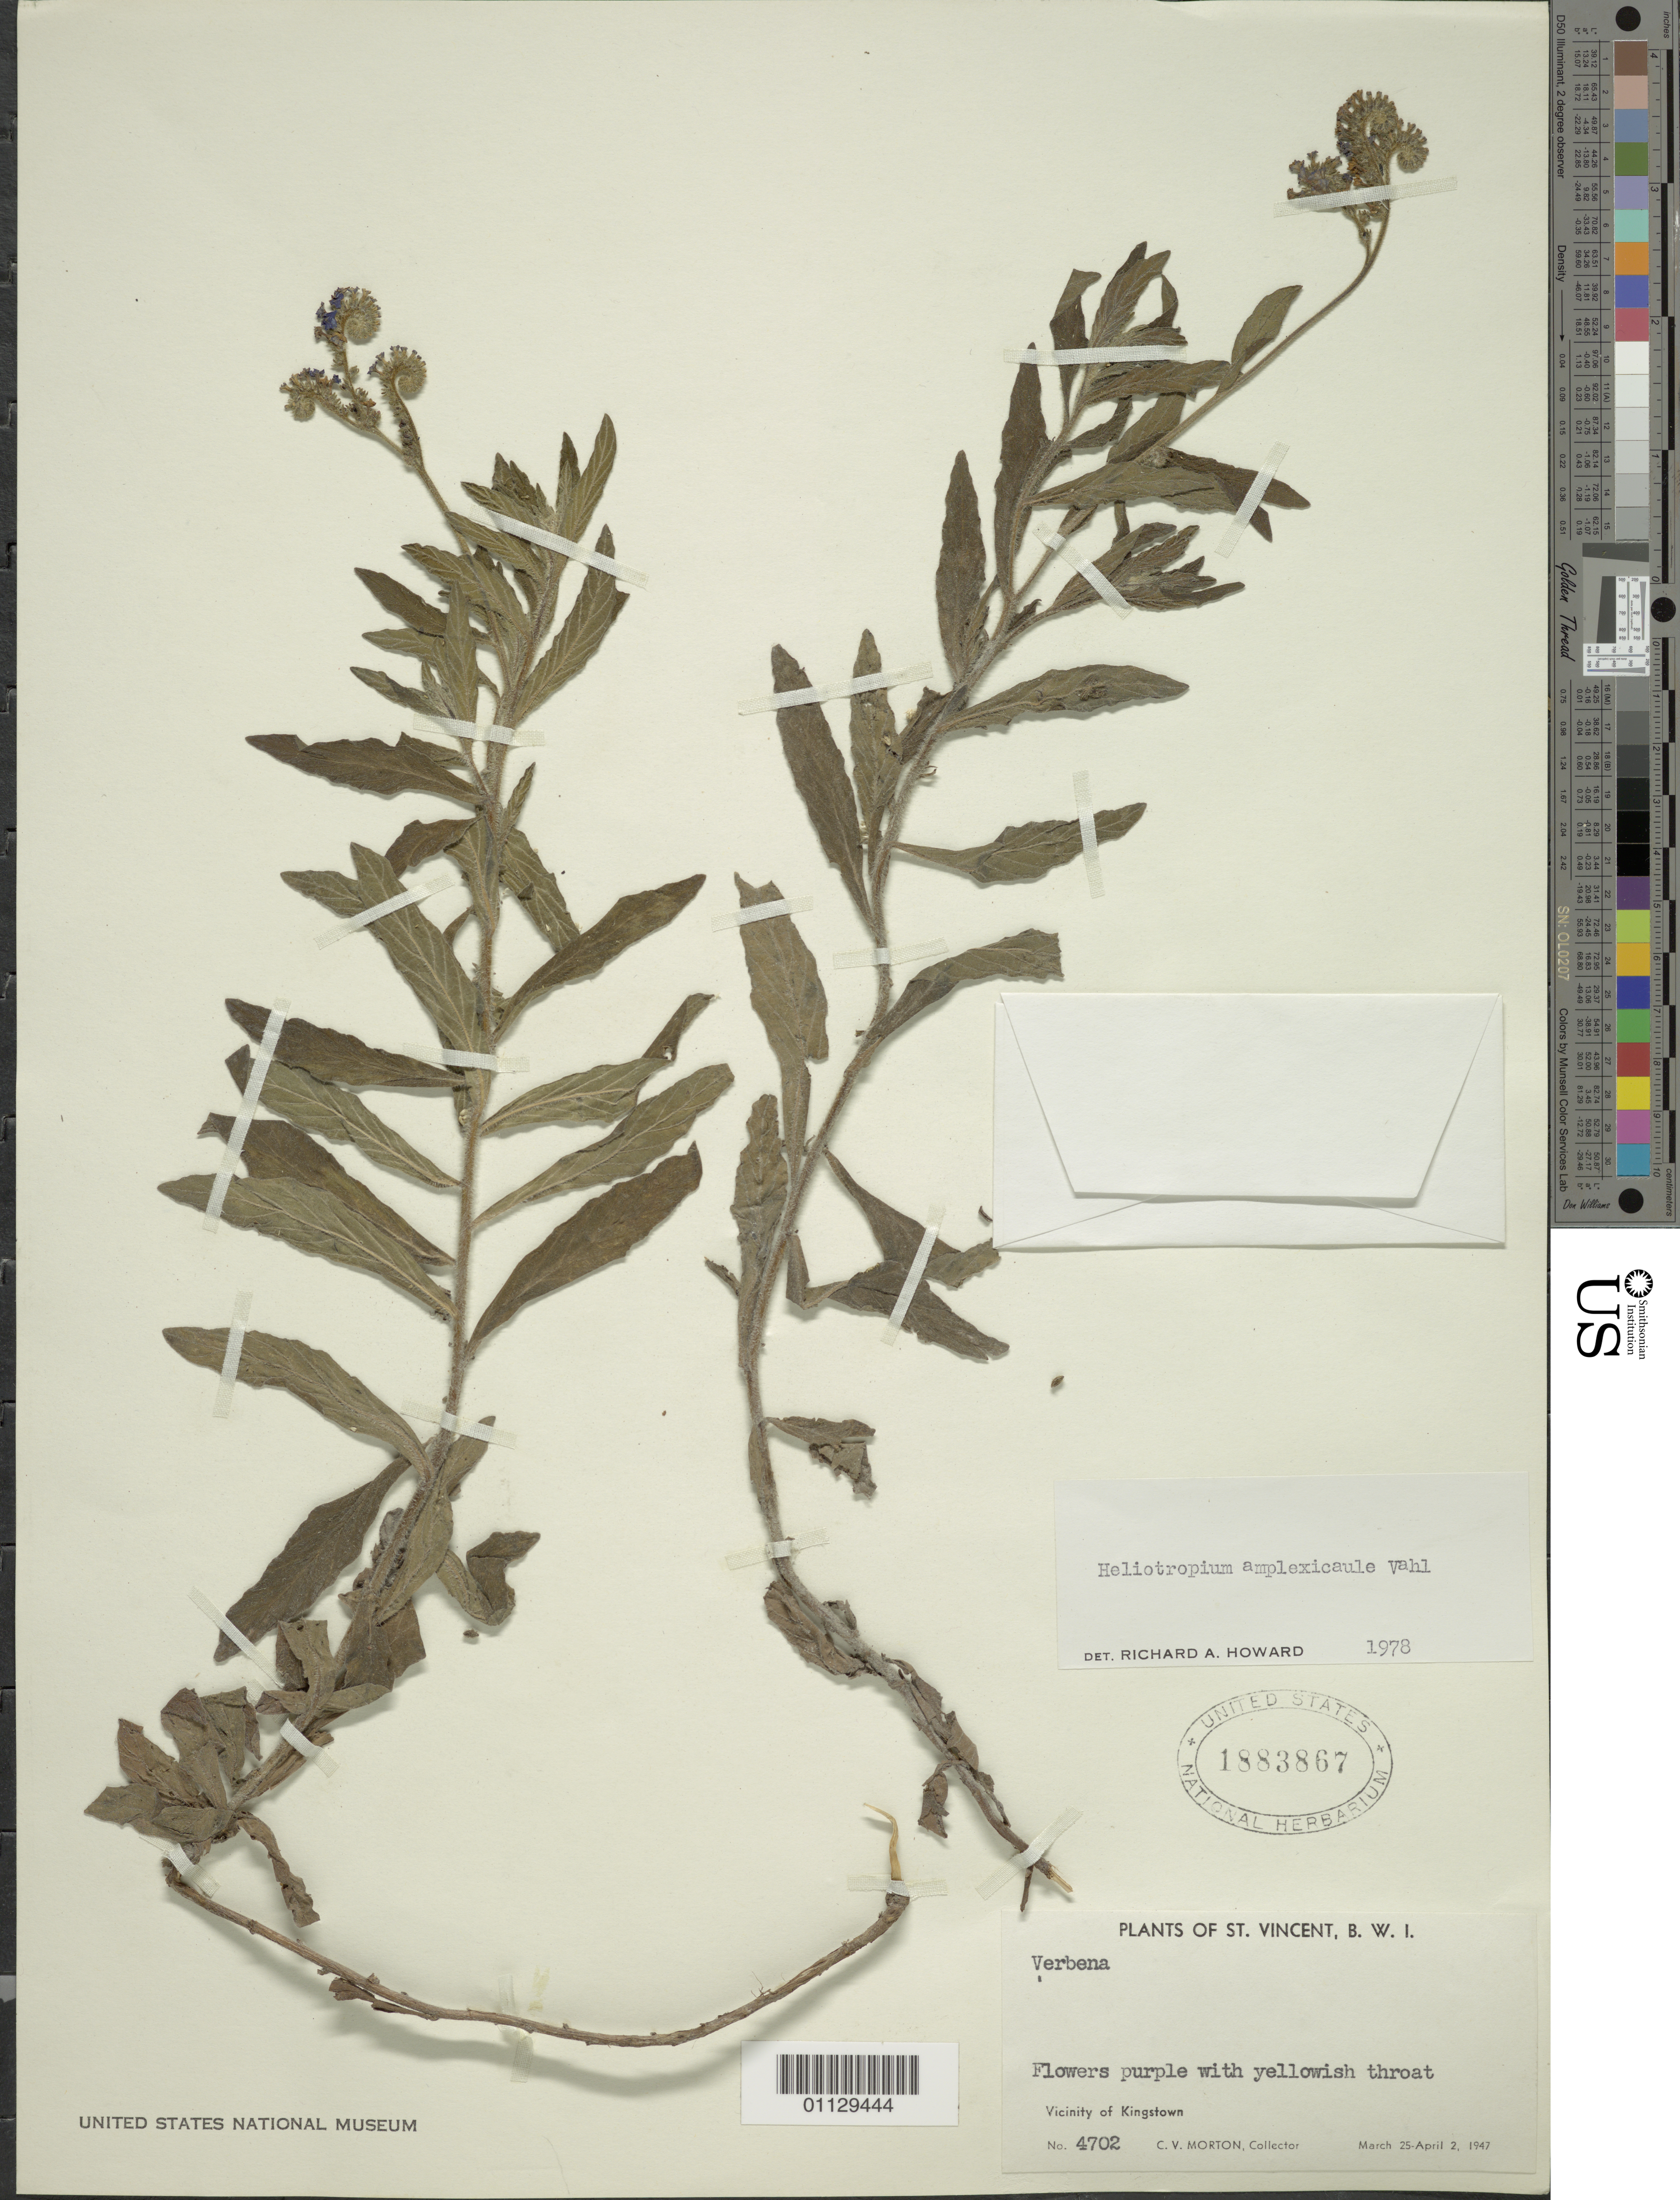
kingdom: Plantae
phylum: Tracheophyta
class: Magnoliopsida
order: Boraginales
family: Heliotropiaceae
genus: Heliotropium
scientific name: Heliotropium amplexicaule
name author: Vahl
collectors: C. V. Morton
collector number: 4702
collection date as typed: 25 Mar 1947 to 02 Apr 1947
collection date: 1947-03-25/1947-04-02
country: St. Vincent - Grenadines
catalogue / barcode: US 1883867